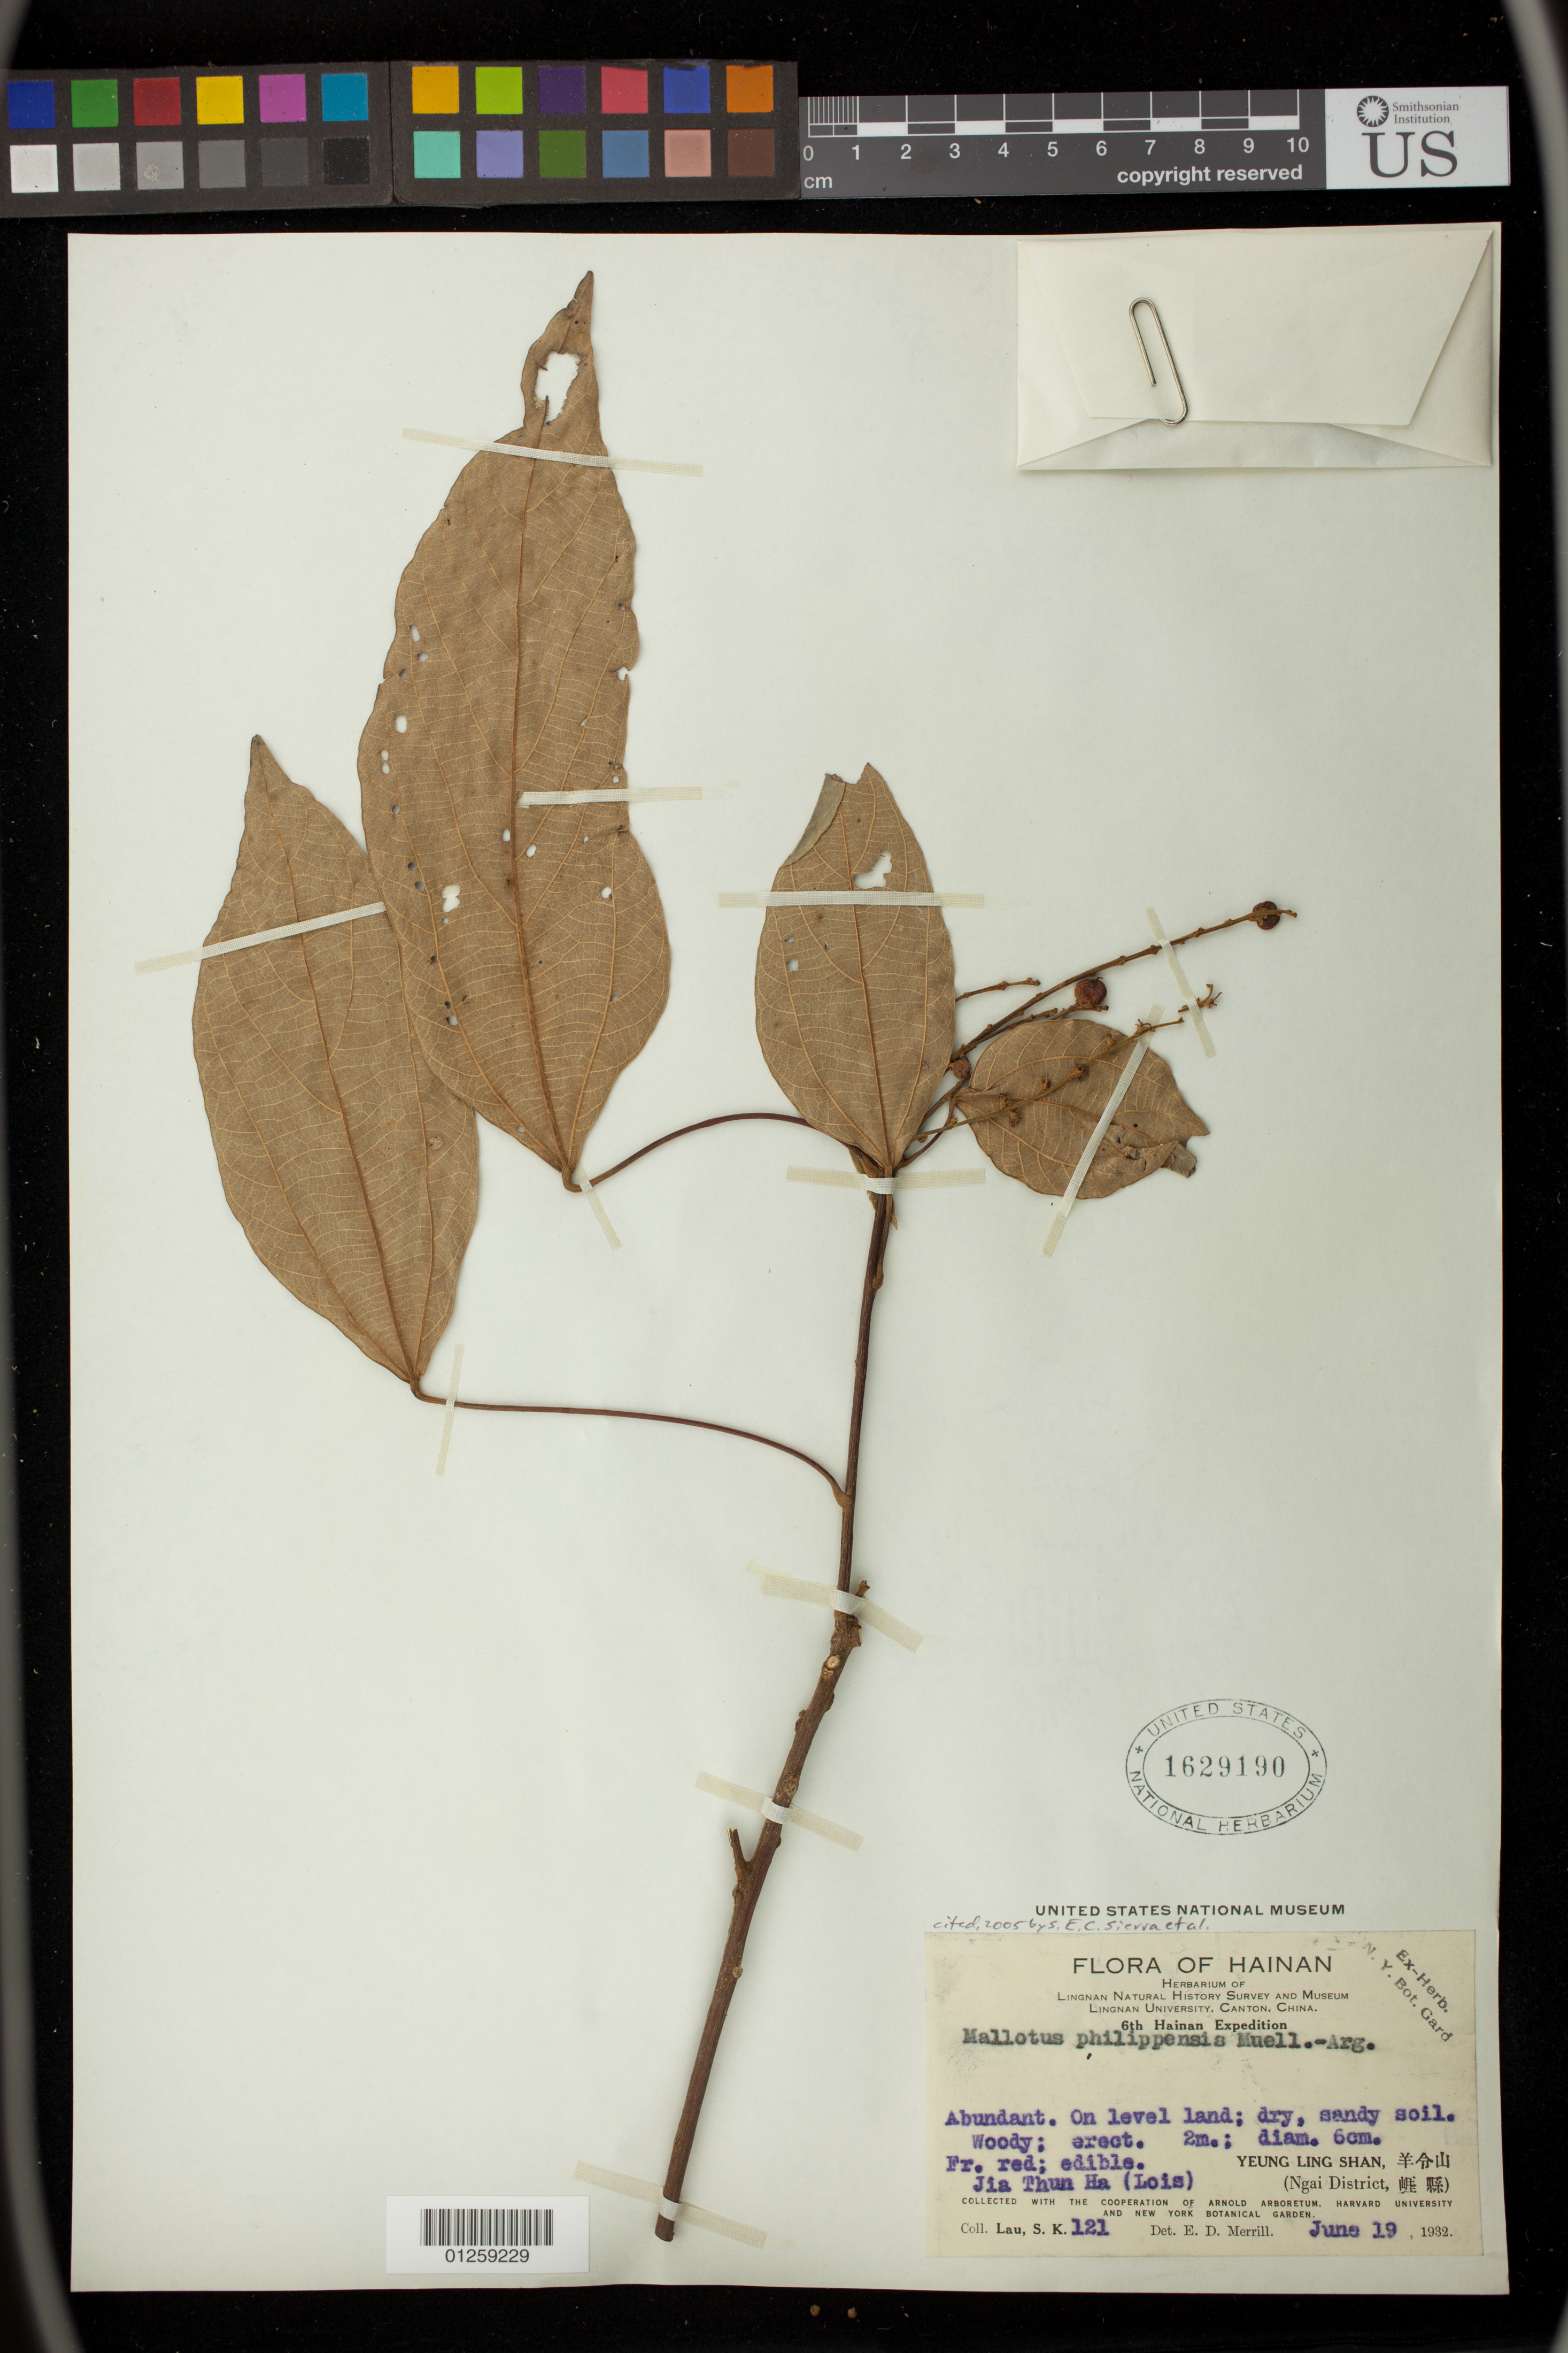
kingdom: Plantae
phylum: Tracheophyta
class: Magnoliopsida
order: Malpighiales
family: Euphorbiaceae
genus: Mallotus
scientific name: Mallotus philippensis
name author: (Lam.) Müll. Arg.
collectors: S. K. Lau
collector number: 121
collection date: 1932-06-19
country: China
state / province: Hainan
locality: Yeung Ling Shan (Ngai District)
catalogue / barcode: US 1629190